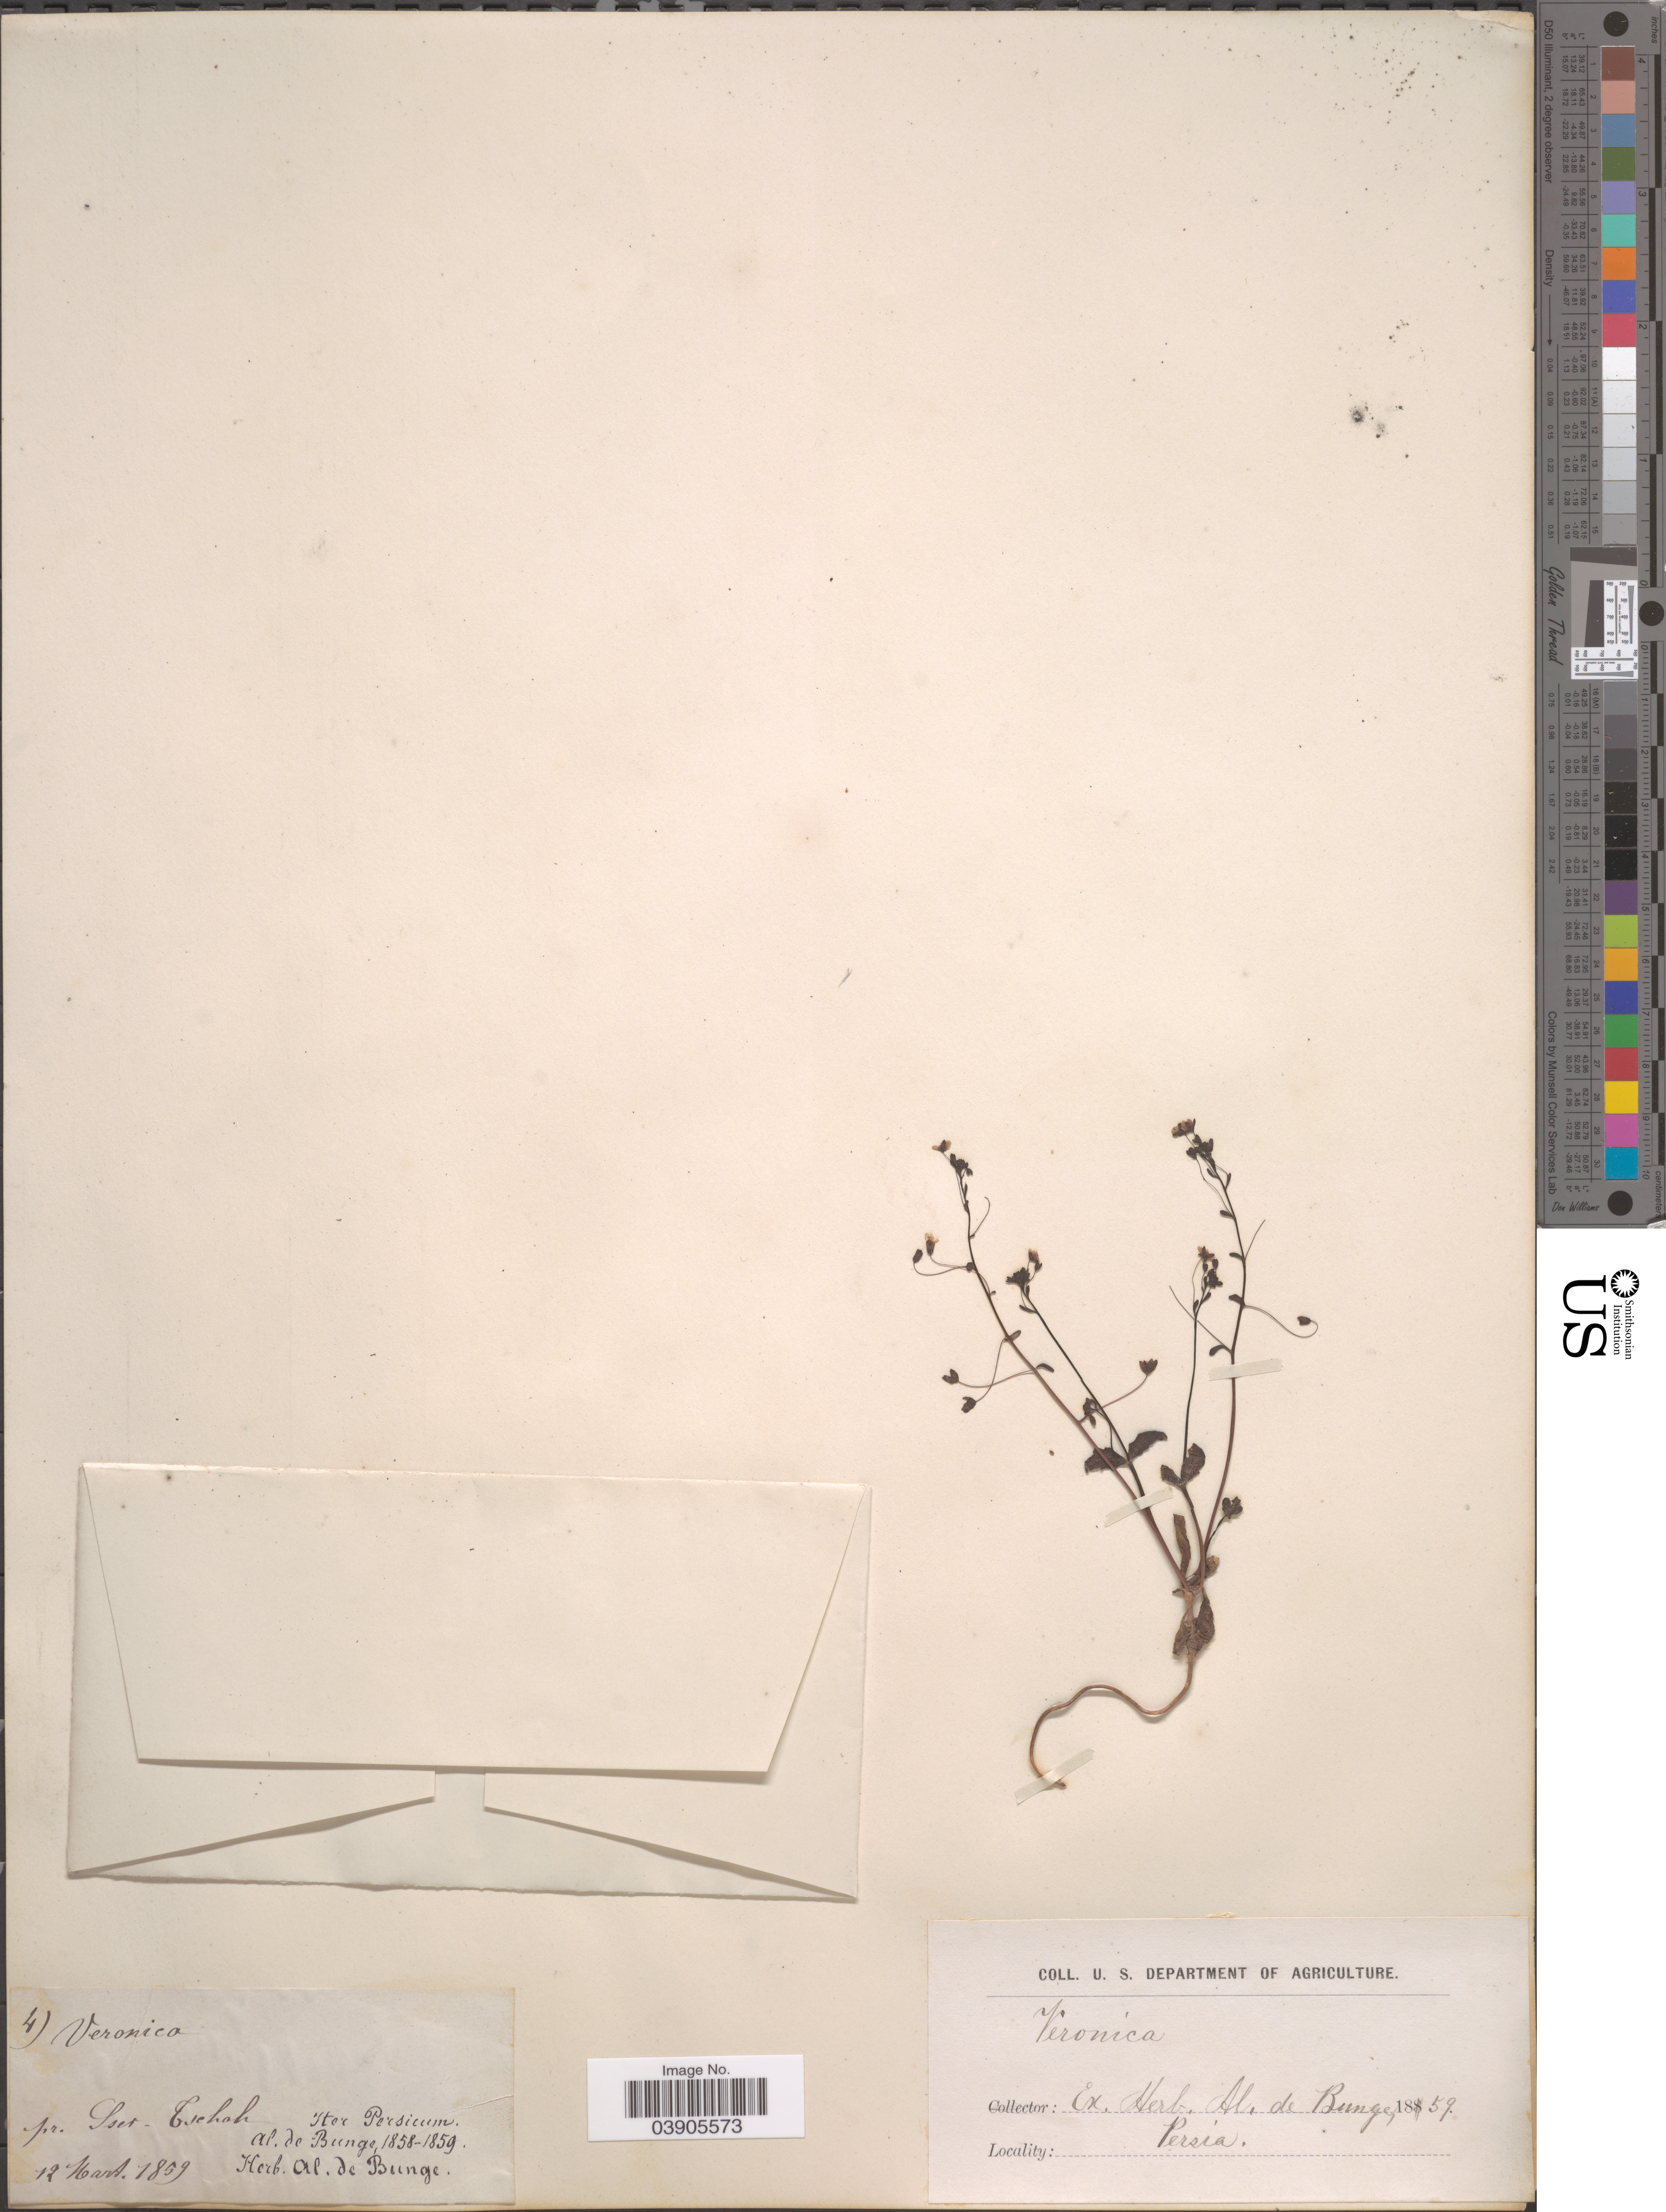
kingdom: Plantae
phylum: Tracheophyta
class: Magnoliopsida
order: Lamiales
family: Plantaginaceae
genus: Veronica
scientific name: Veronica tenuissima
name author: Boriss.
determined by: Albach, Dirk C.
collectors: Ex Herb. A. De Bunge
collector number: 4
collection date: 1859-03-12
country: Iran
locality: Iter Persicum. Persia. Pr. Iser Csehah